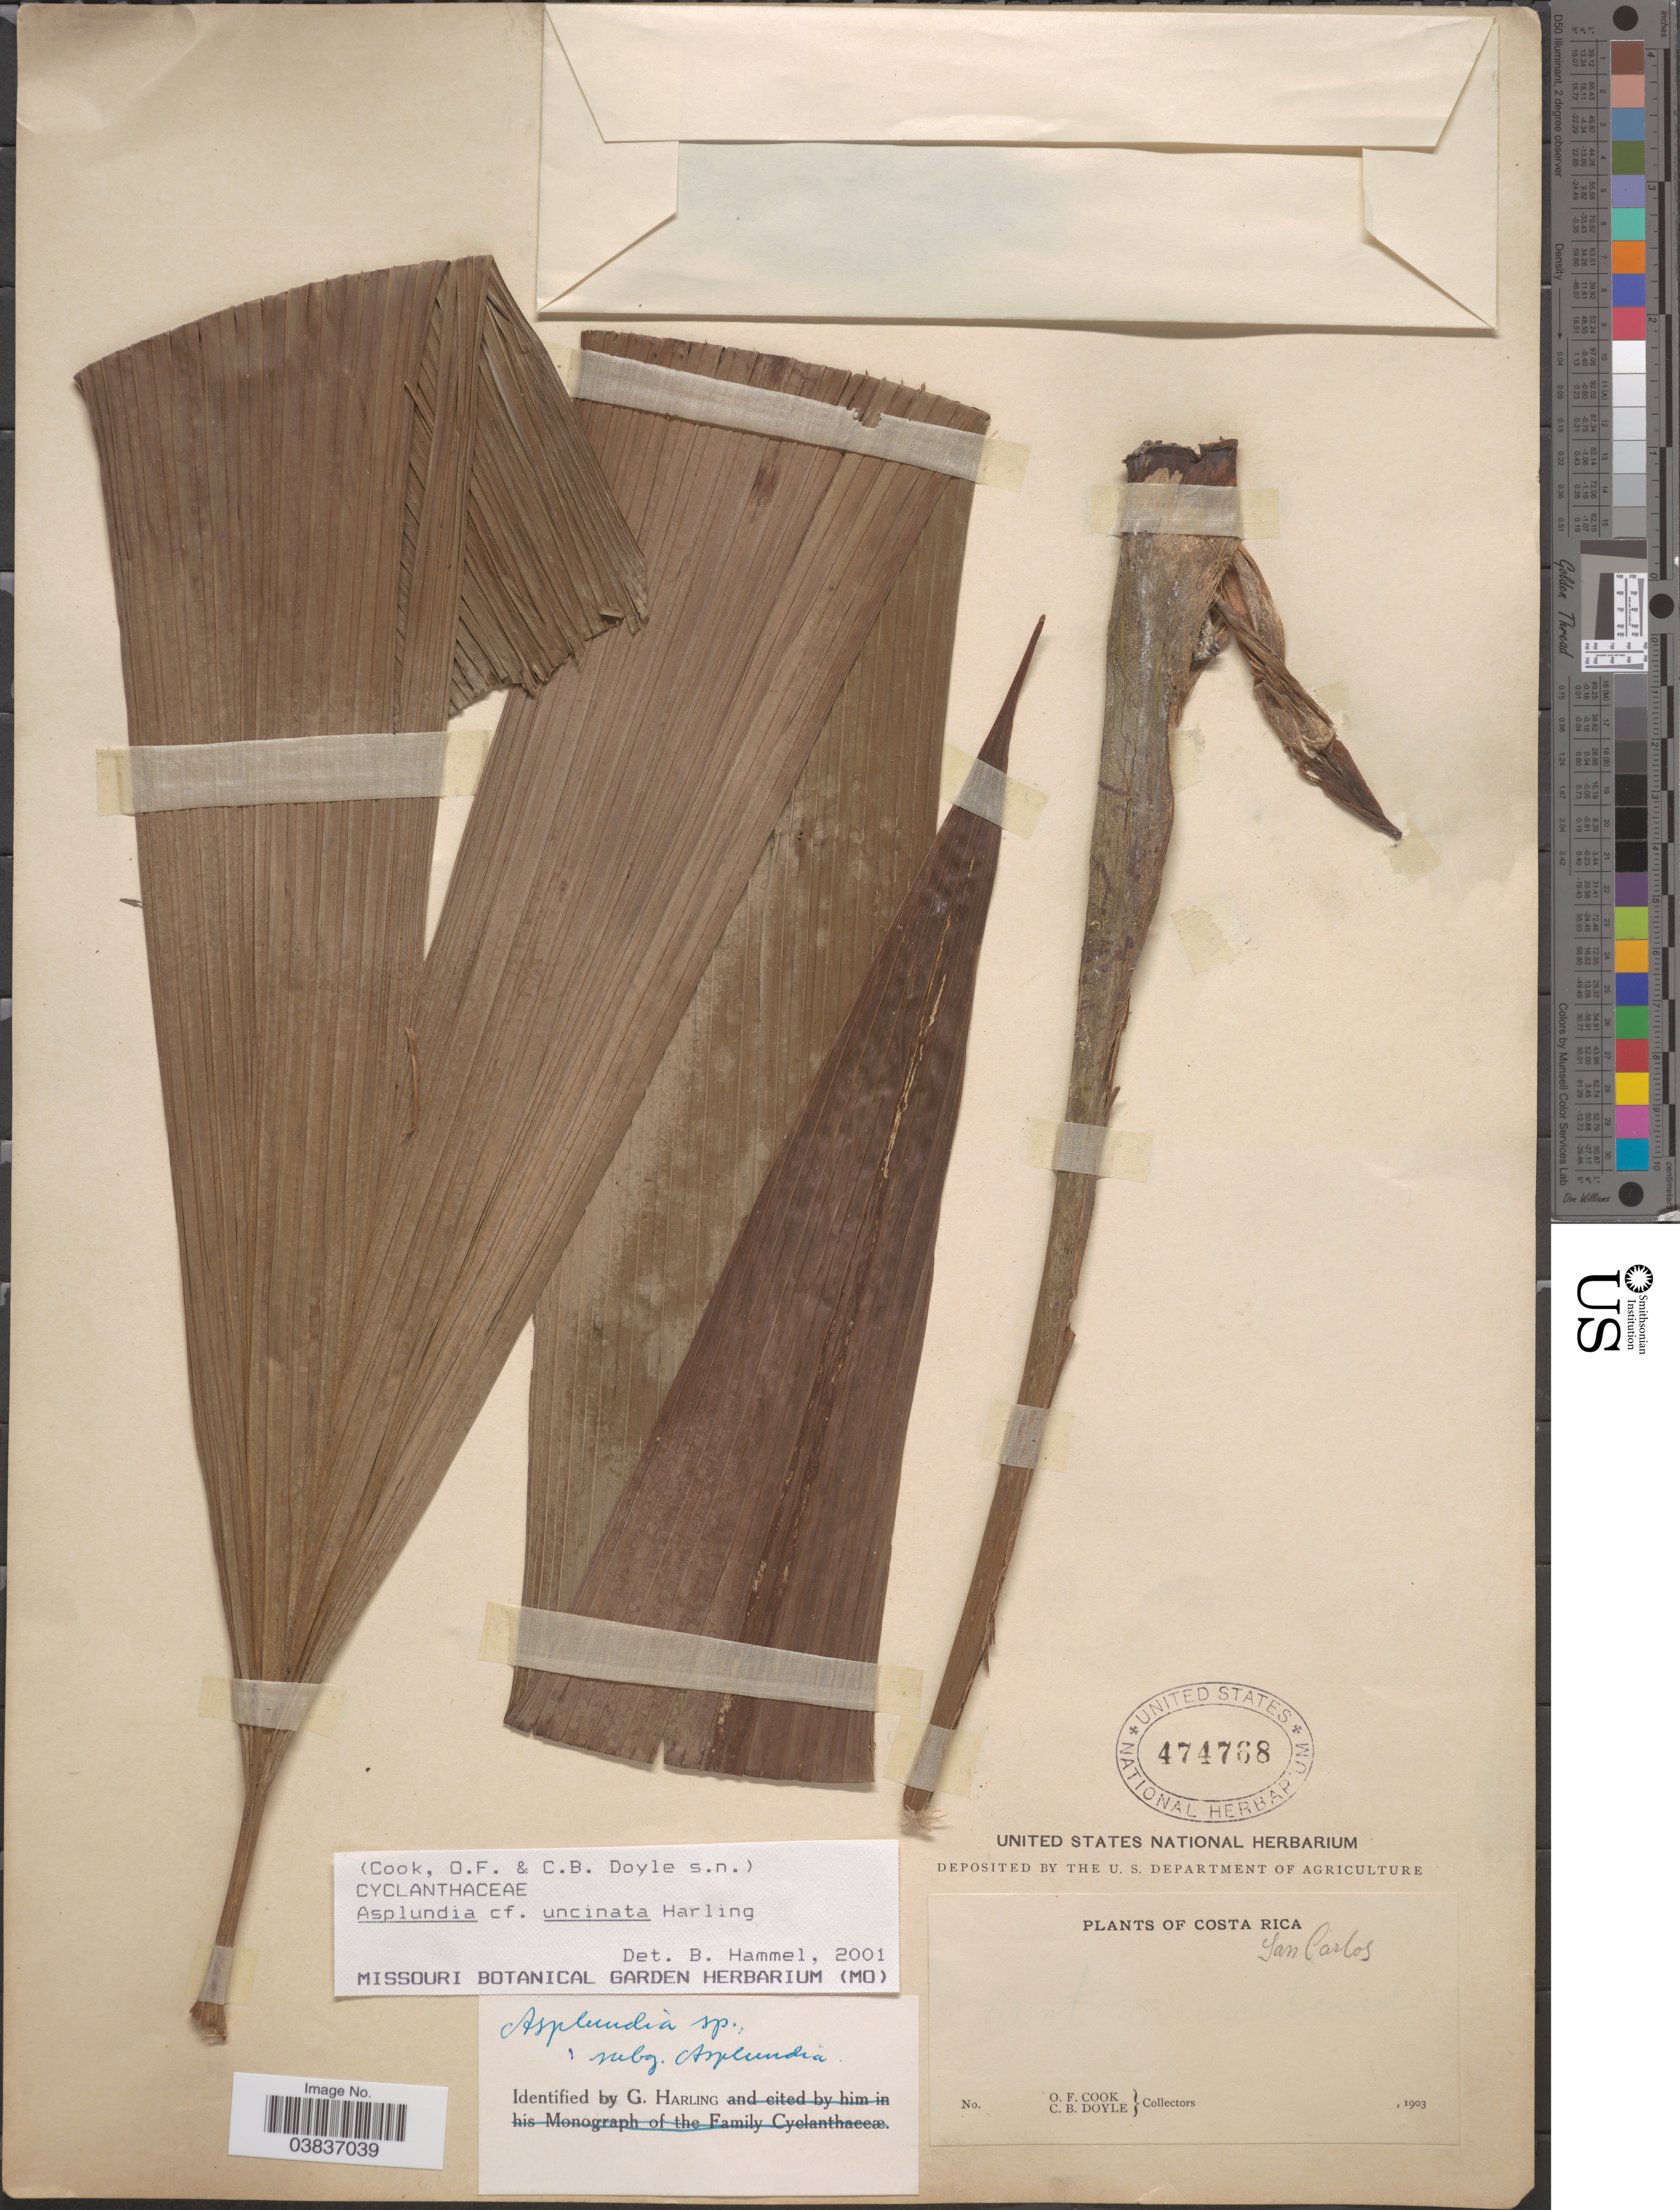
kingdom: Plantae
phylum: Tracheophyta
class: Liliopsida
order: Pandanales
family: Cyclanthaceae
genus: Asplundia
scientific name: Asplundia uncinata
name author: Harling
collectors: O. F. Cook & C. Doyle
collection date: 1903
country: Costa Rica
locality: San Carlos.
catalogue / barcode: US 474768